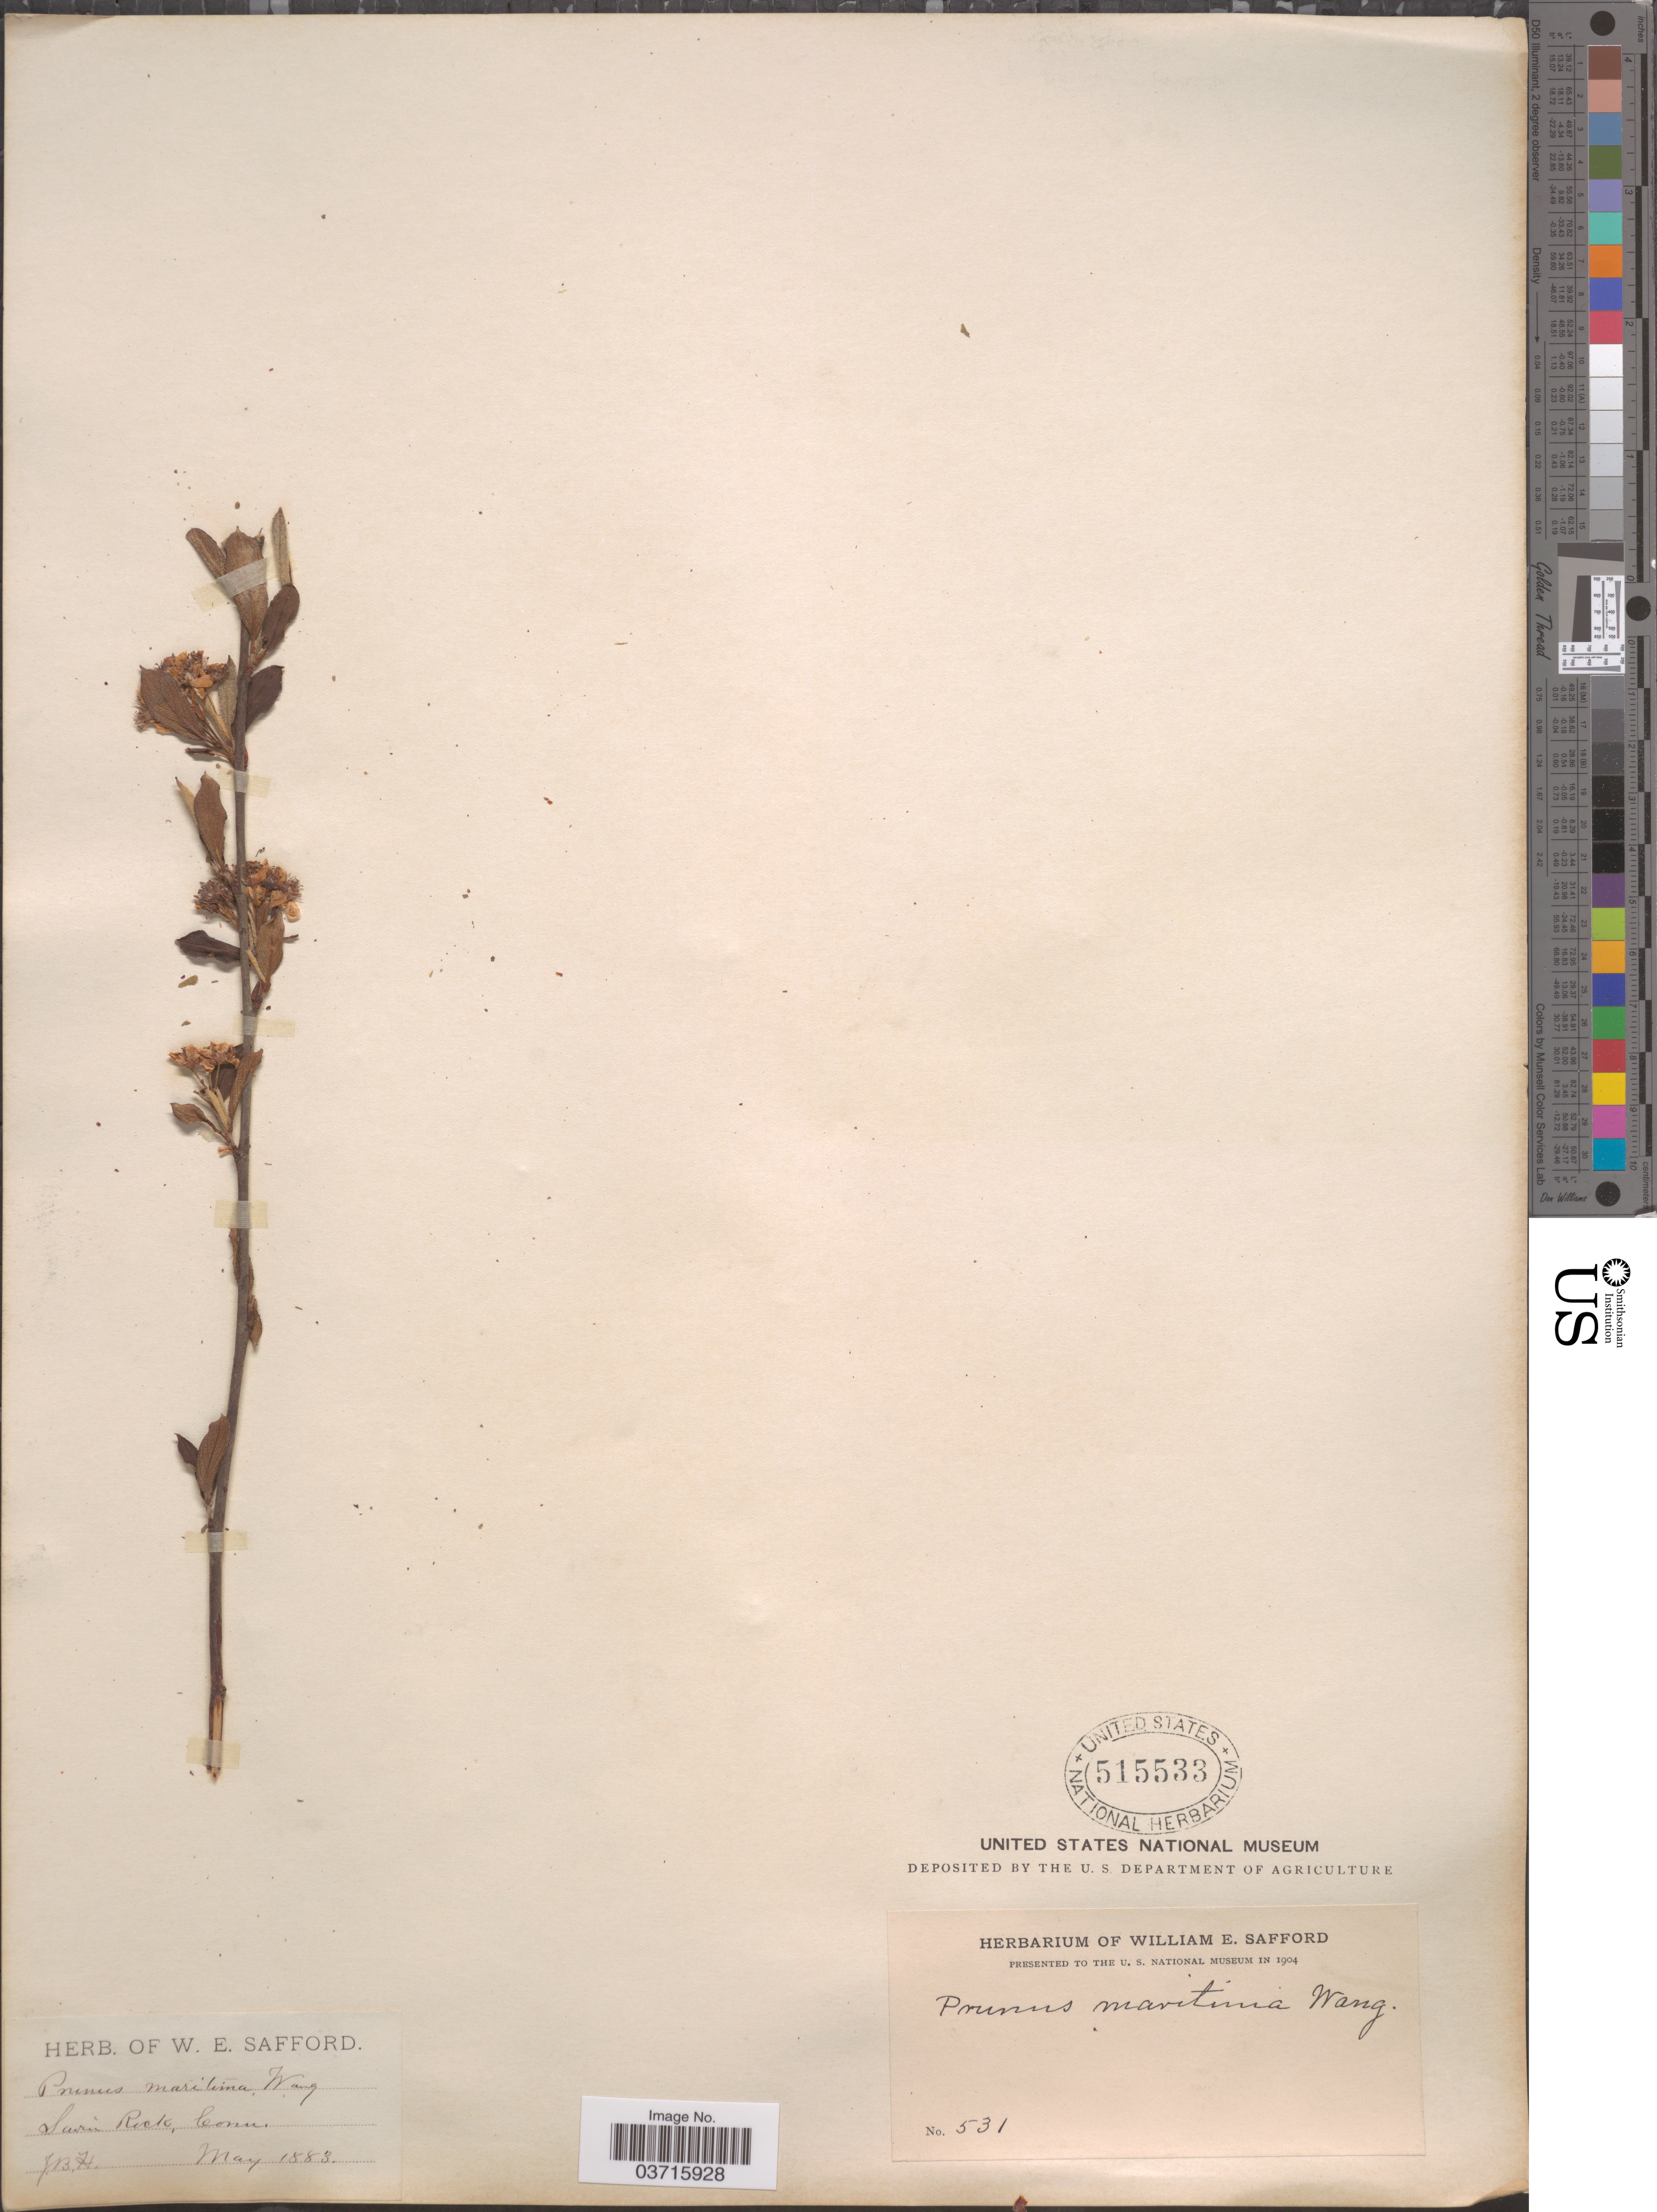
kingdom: Plantae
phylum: Tracheophyta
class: Magnoliopsida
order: Rosales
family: Rosaceae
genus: Prunus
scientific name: Prunus maritima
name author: Marshall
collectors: J. B. H.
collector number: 531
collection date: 1883-05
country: United States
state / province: Connecticut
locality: Savin Rock.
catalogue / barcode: US 515533